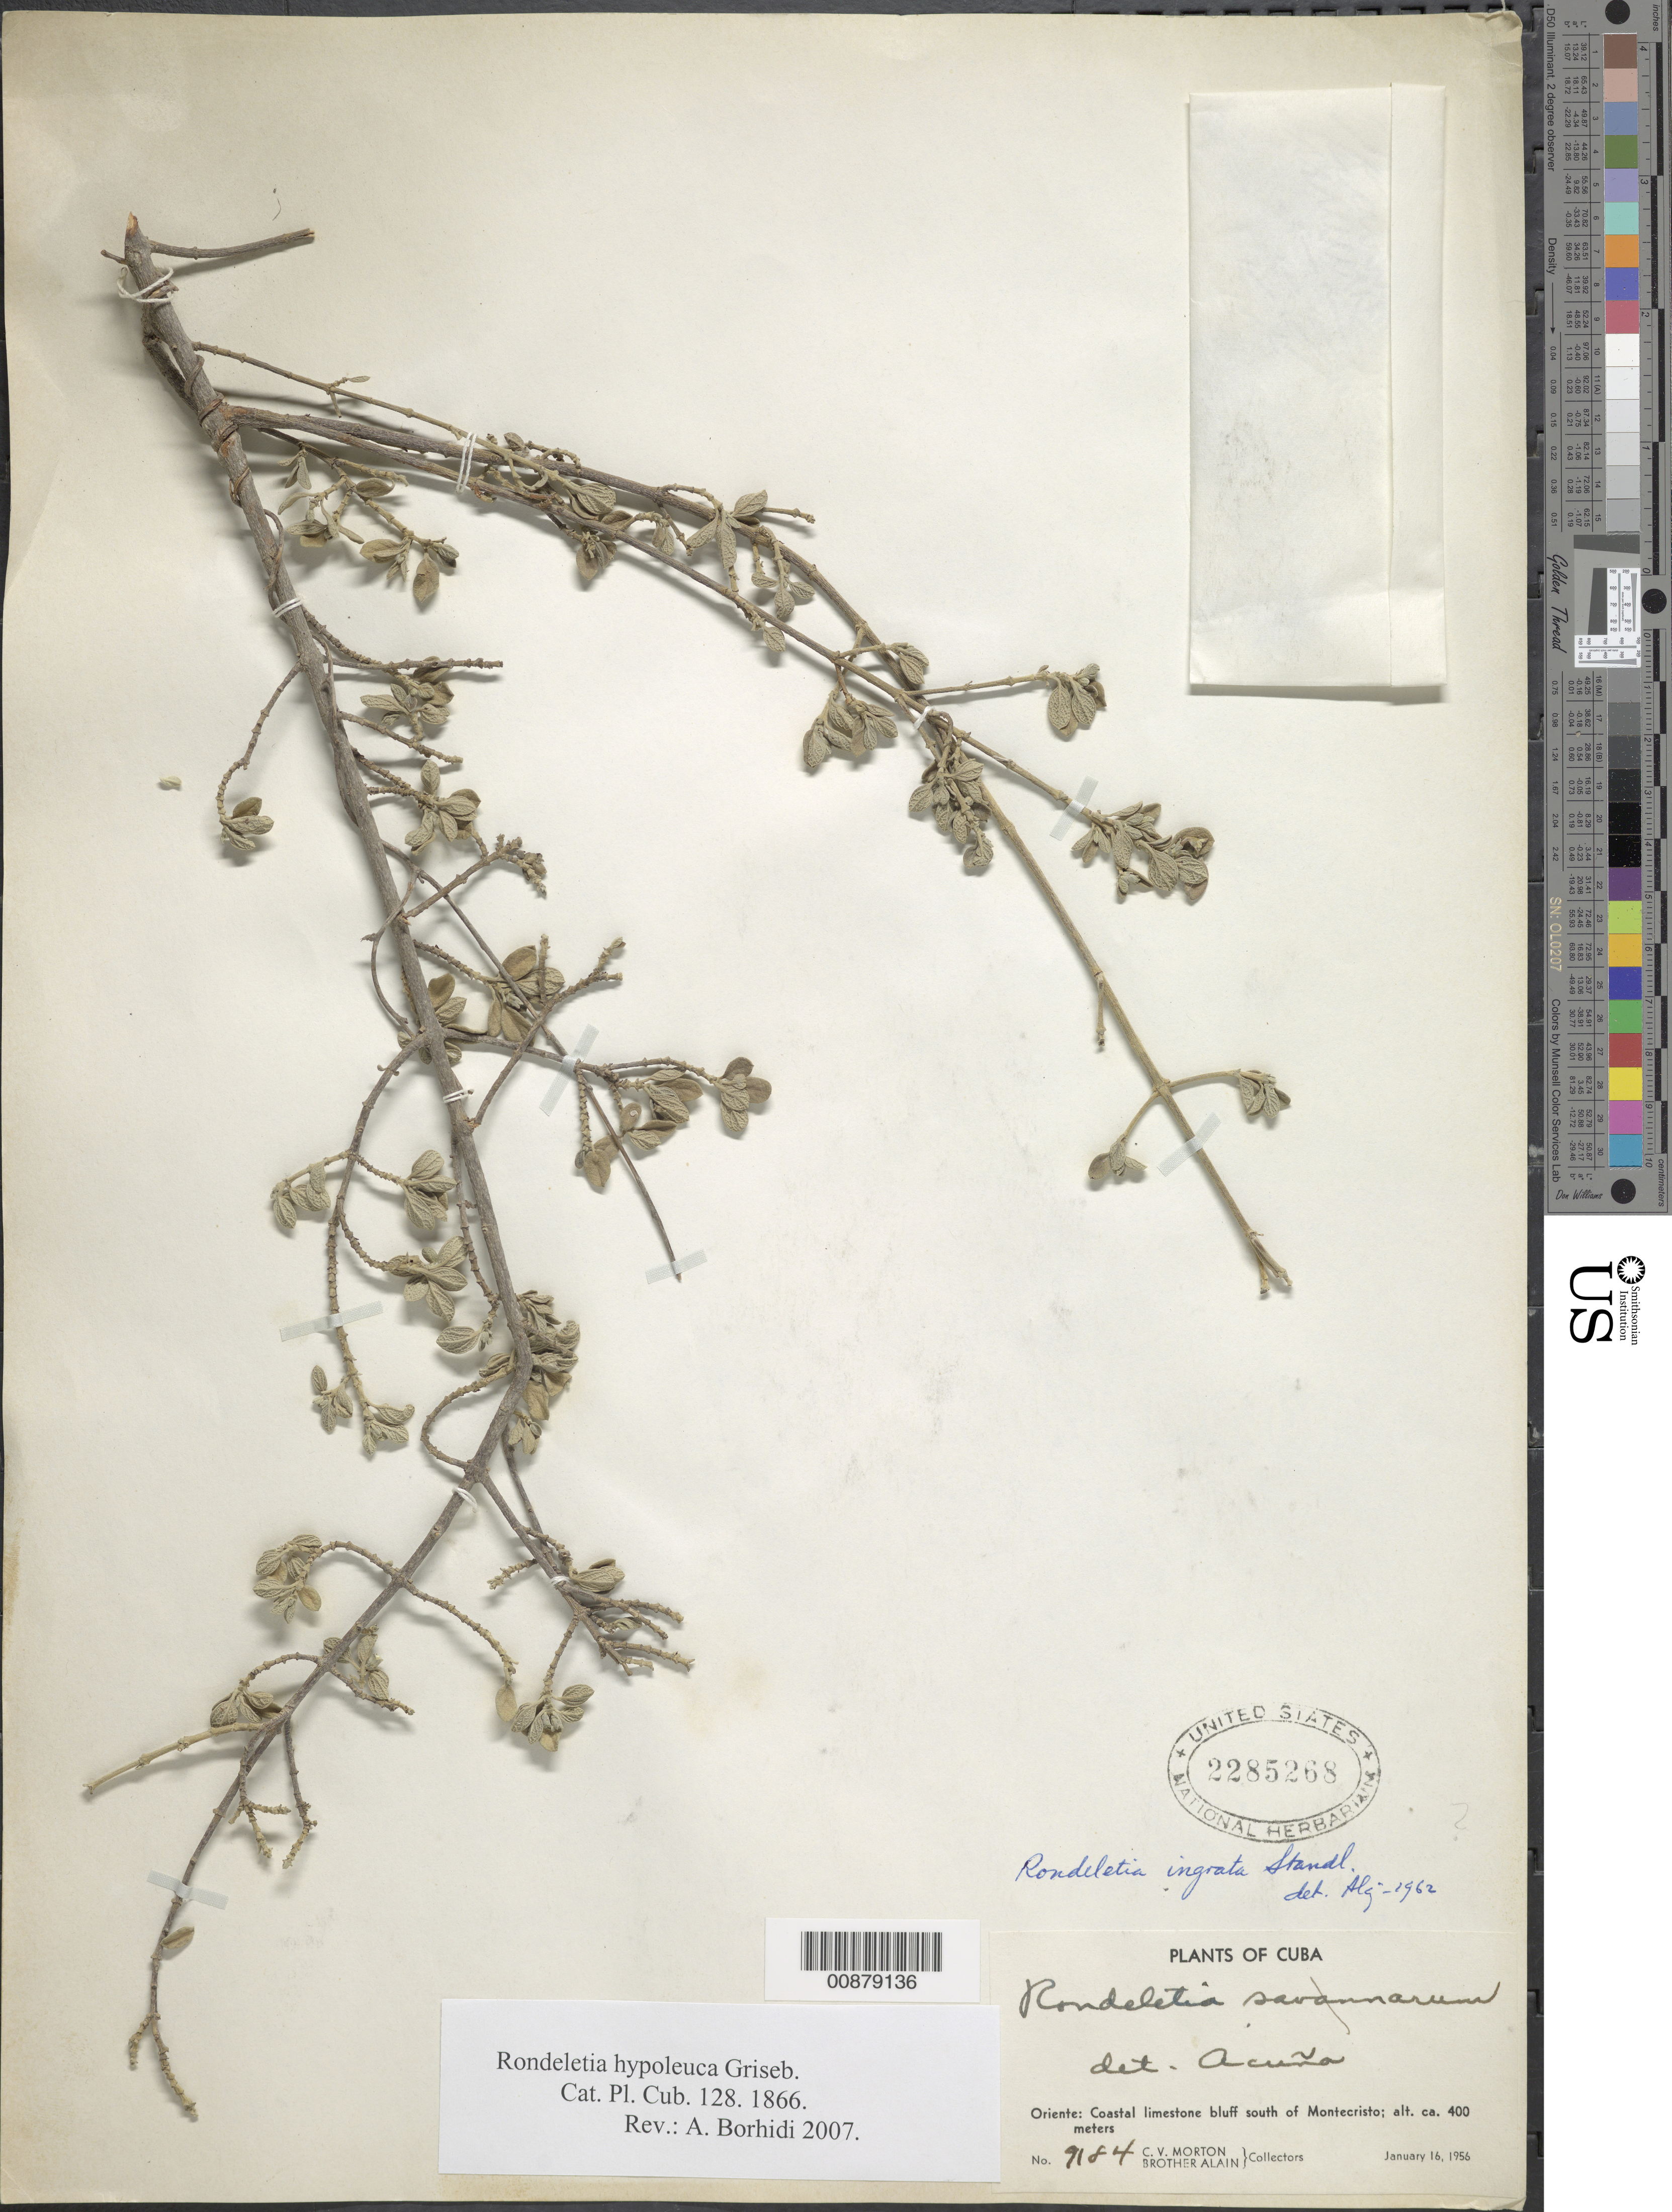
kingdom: Plantae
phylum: Tracheophyta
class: Magnoliopsida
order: Gentianales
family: Rubiaceae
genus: Rondeletia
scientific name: Rondeletia hypoleuca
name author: Griseb.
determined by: Borhidi, Attila L.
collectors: C. V. Morton & A. H. Liogier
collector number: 9184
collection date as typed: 16 Jan 1956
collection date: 1956-01-16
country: Cuba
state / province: Oriente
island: Cuba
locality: Montecristo, S of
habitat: Limestone bluff.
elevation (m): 400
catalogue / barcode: US 2285268